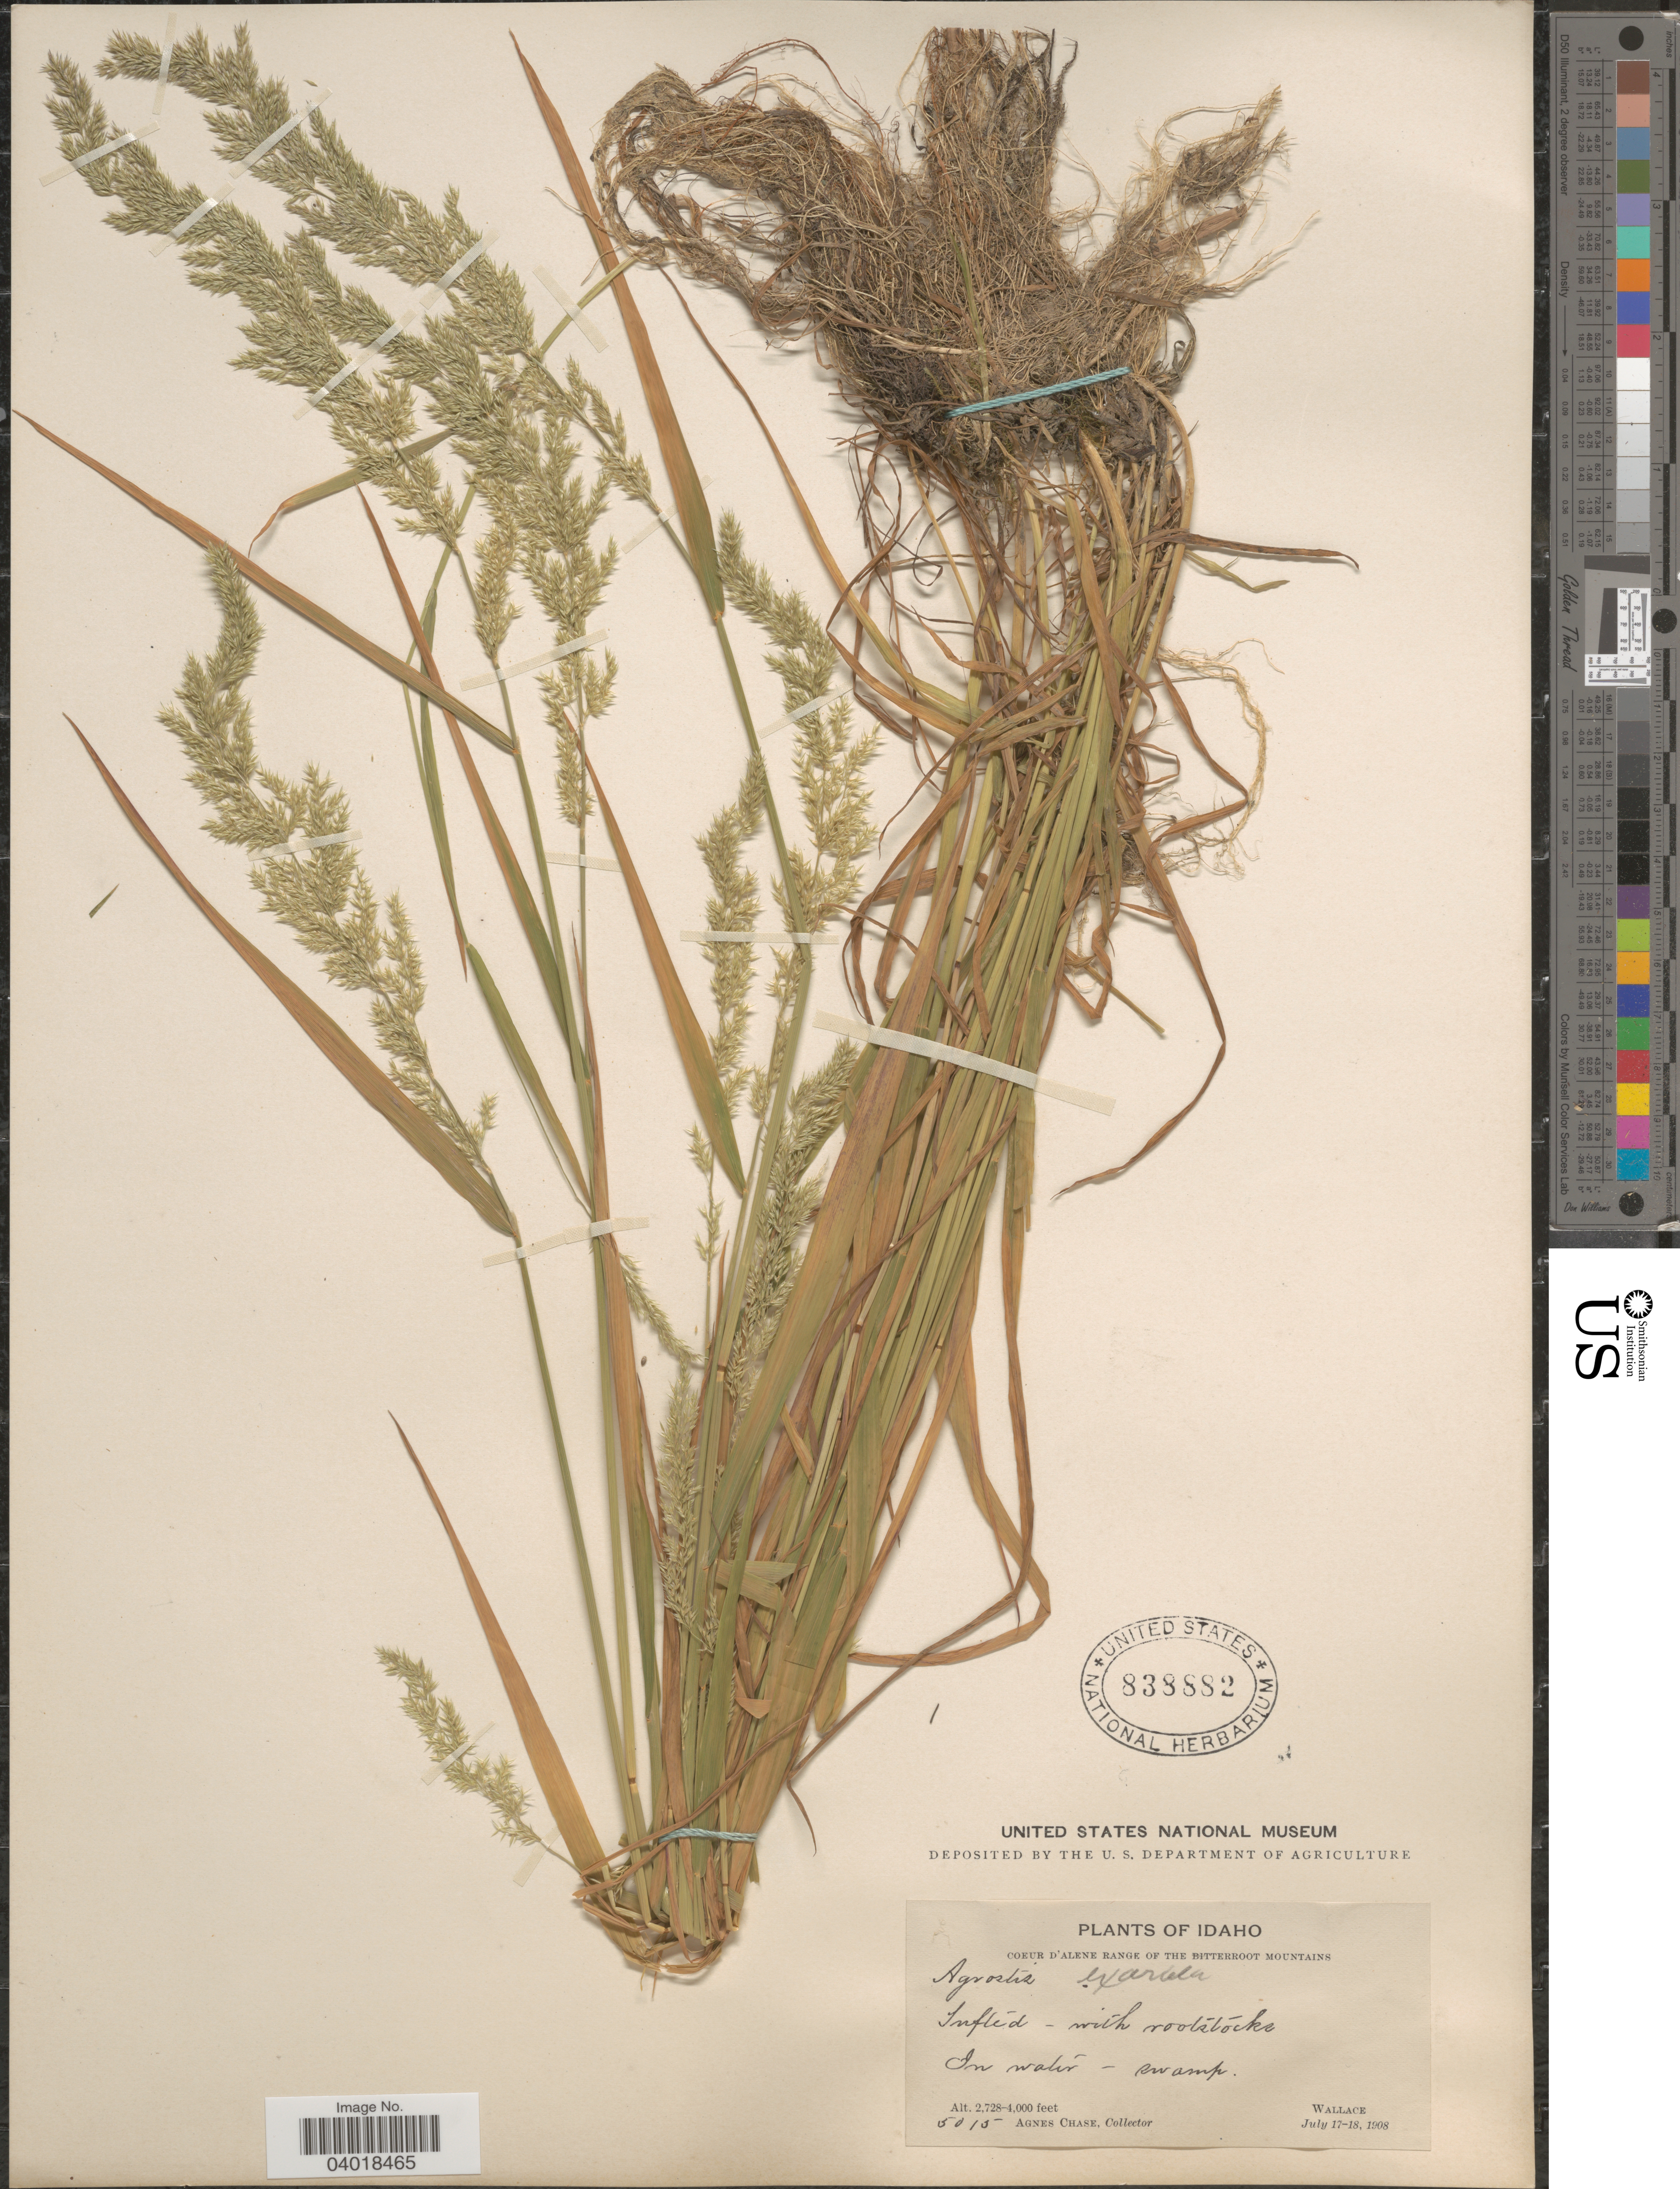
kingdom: Plantae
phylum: Tracheophyta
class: Liliopsida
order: Poales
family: Poaceae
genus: Agrostis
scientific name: Agrostis exarata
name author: Trin.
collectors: A. Chase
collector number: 5015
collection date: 1908-07-17/1908-07-18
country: United States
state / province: Idaho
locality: Coeur D'Alene Range of the Bitterroot Mountains. Wallace.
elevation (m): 831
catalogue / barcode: US 838882